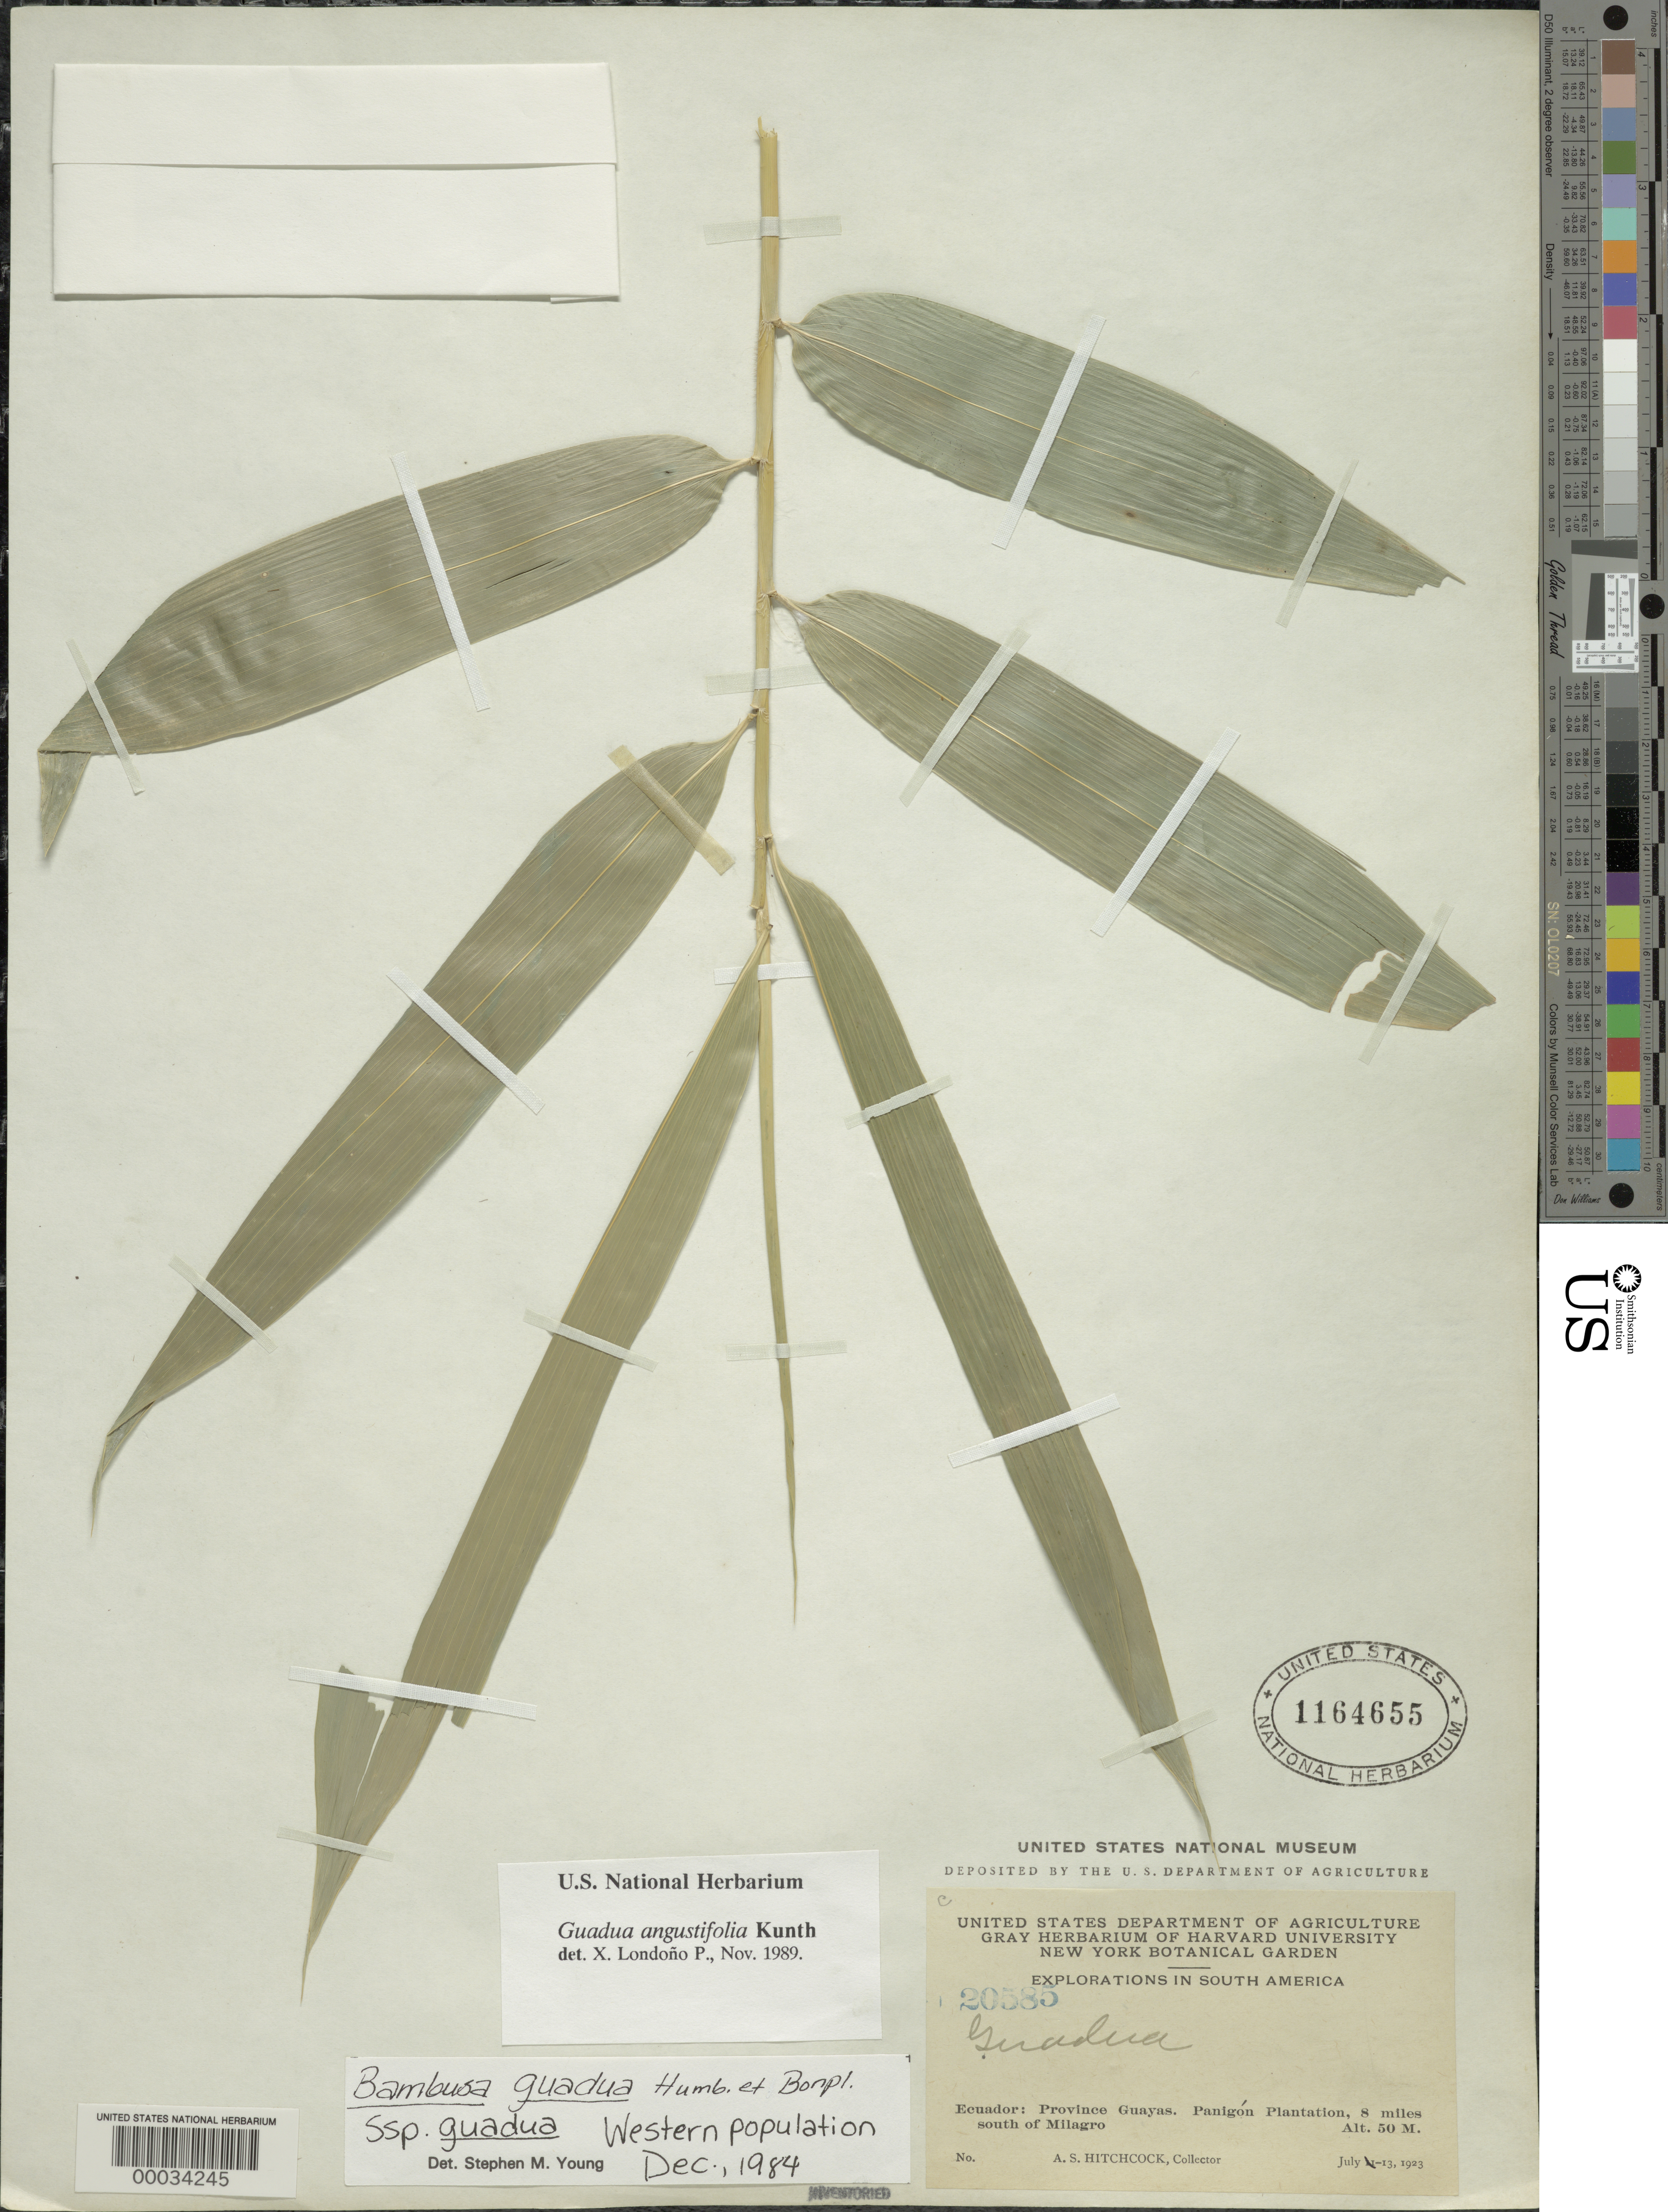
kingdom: Plantae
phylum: Tracheophyta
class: Liliopsida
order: Poales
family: Poaceae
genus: Guadua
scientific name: Guadua angustifolia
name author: Kunth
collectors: A. S. Hitchcock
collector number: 20585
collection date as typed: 13 Jul 1923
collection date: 1923-07-13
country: Ecuador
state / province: Guayas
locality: Panigon Plantation, Milagro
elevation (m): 50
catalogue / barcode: US 1164655